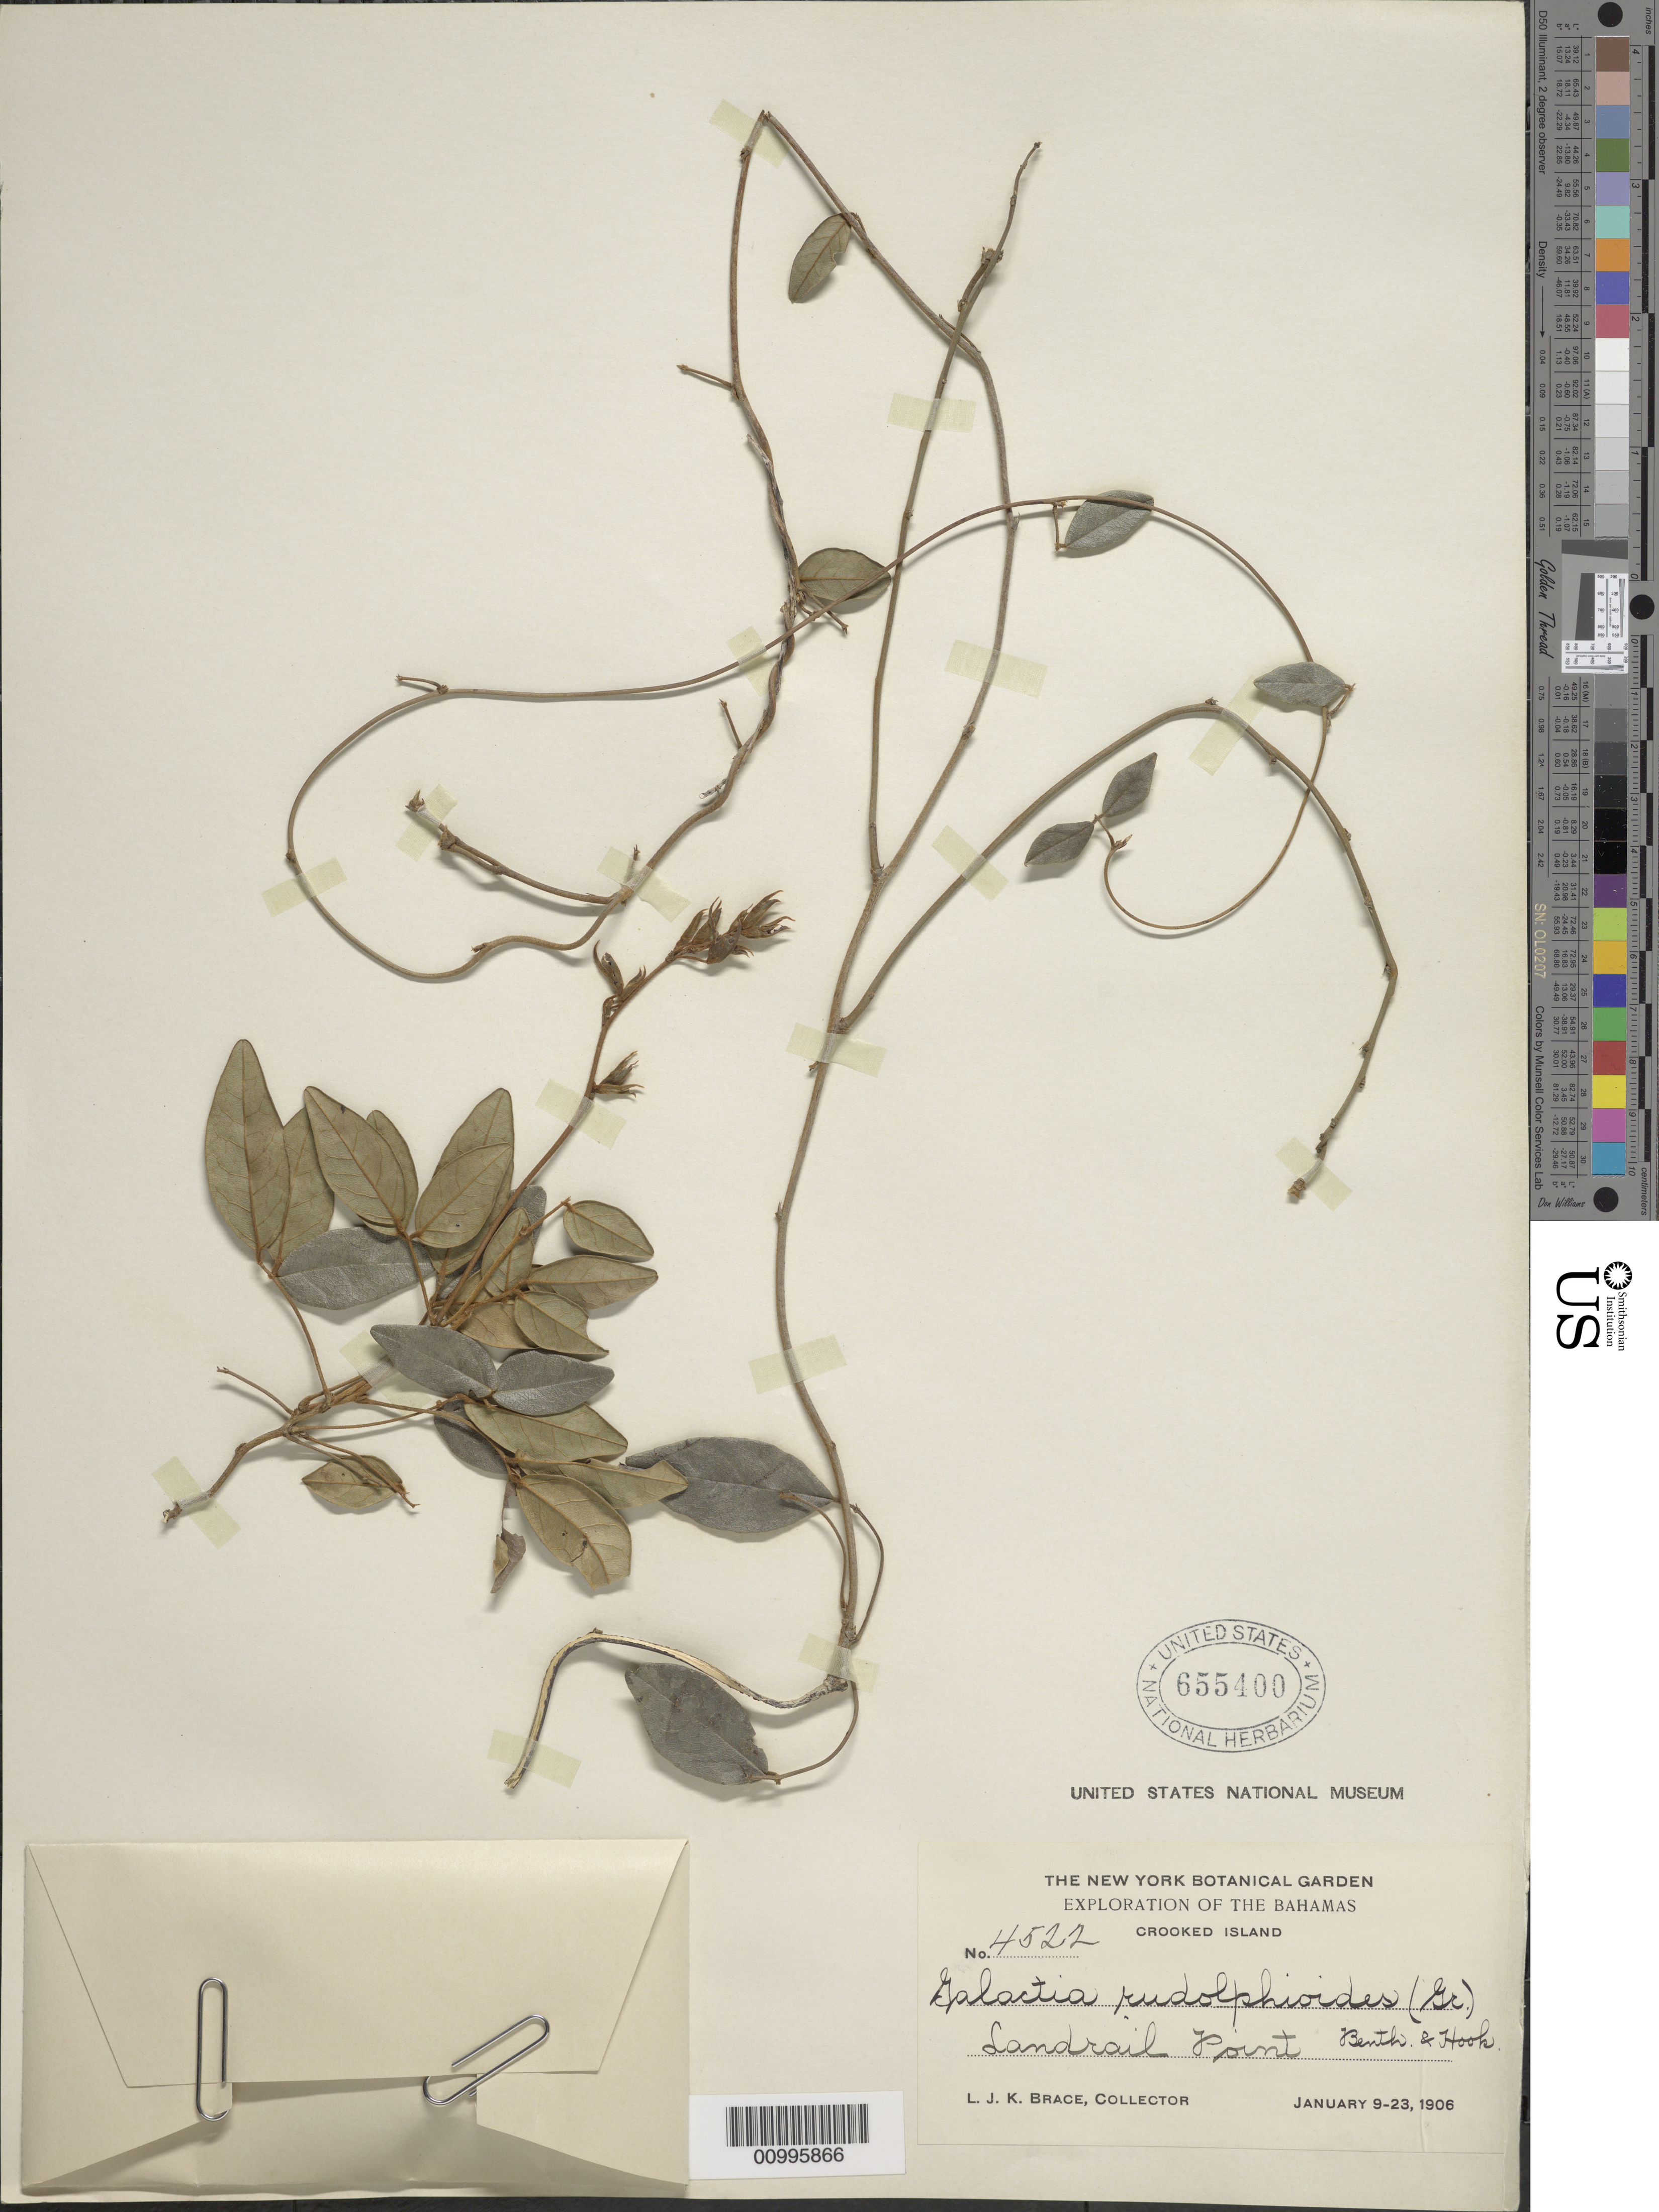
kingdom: Plantae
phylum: Tracheophyta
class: Magnoliopsida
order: Fabales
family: Fabaceae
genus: Rhodopis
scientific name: Rhodopis rudolphioides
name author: (Griseb.) L.P. Queiroz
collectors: L. J. K. Brace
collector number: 4522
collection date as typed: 09 Jan 1906 to 23 Jan 1906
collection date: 1906-01-09/1906-01-23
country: Bahamas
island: Crooked I.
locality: Landrail point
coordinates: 0 N, 0 E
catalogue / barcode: US 655400